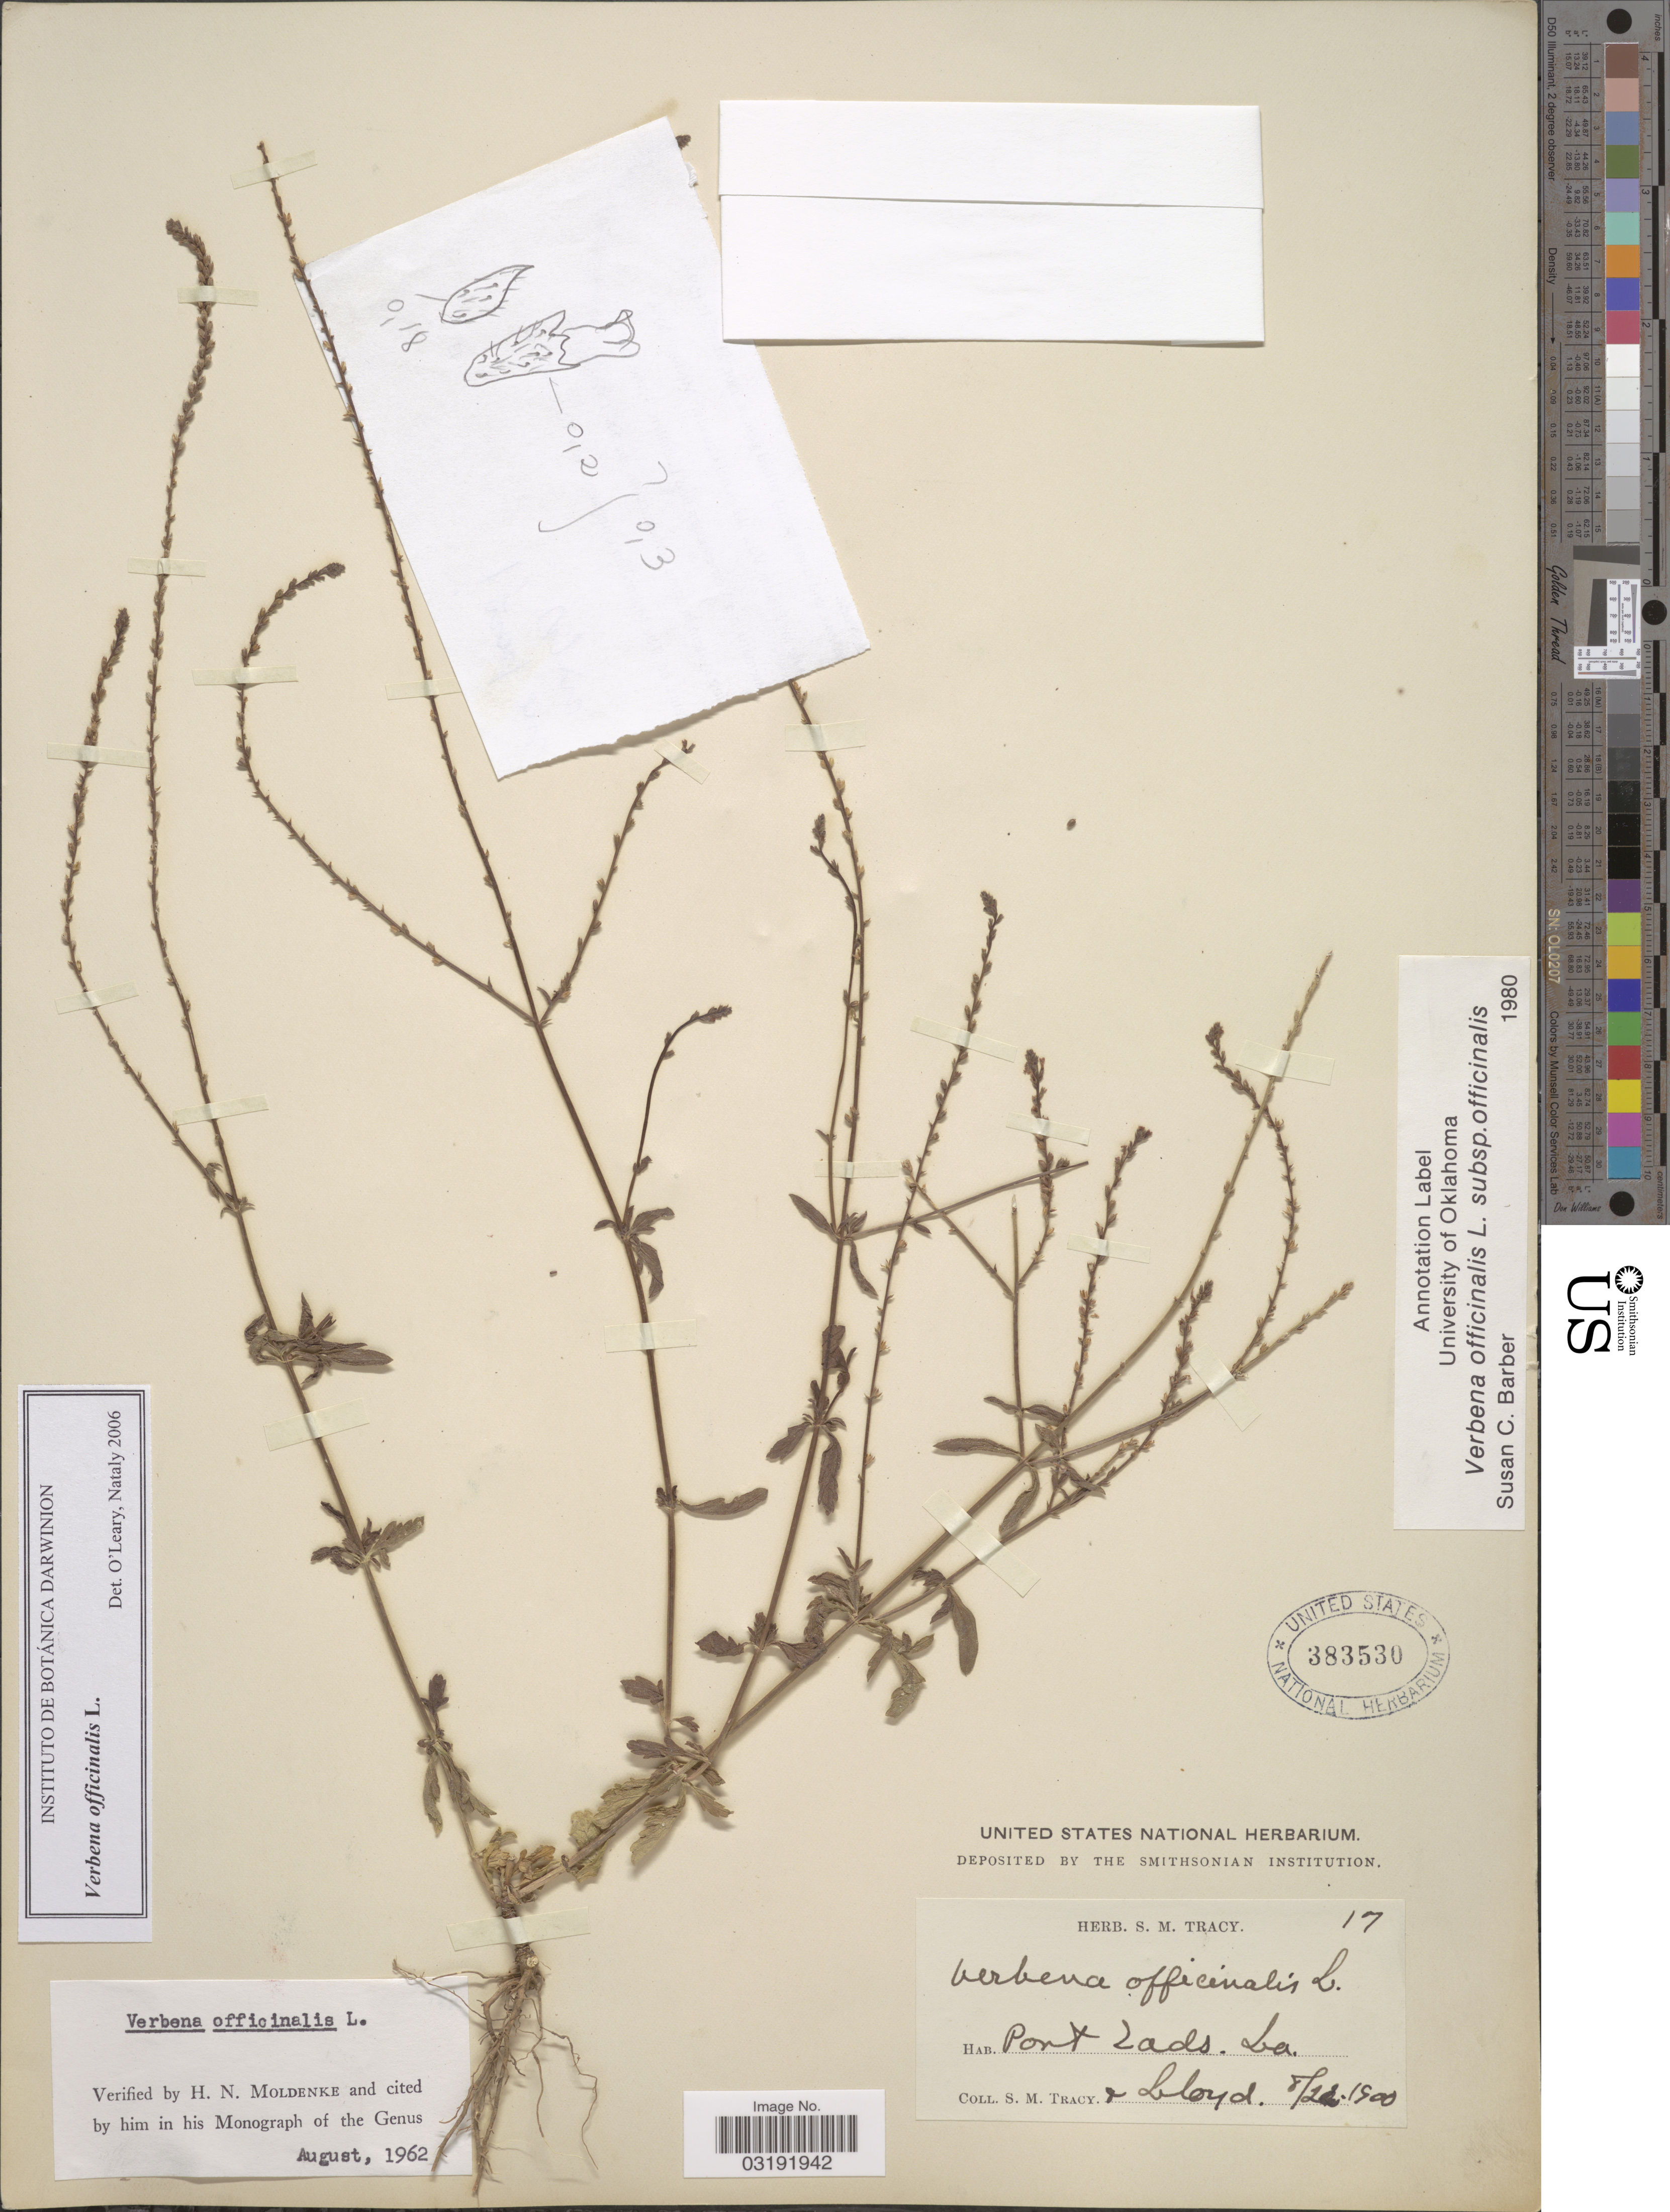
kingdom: Plantae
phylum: Tracheophyta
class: Magnoliopsida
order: Lamiales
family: Verbenaceae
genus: Verbena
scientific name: Verbena officinalis subsp. officinalis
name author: L.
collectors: S. M. Tracy & -- Lloyd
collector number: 17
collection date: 1900-08-22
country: United States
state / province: Louisiana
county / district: Plaquemines Parish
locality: Port Eads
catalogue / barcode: US 383530